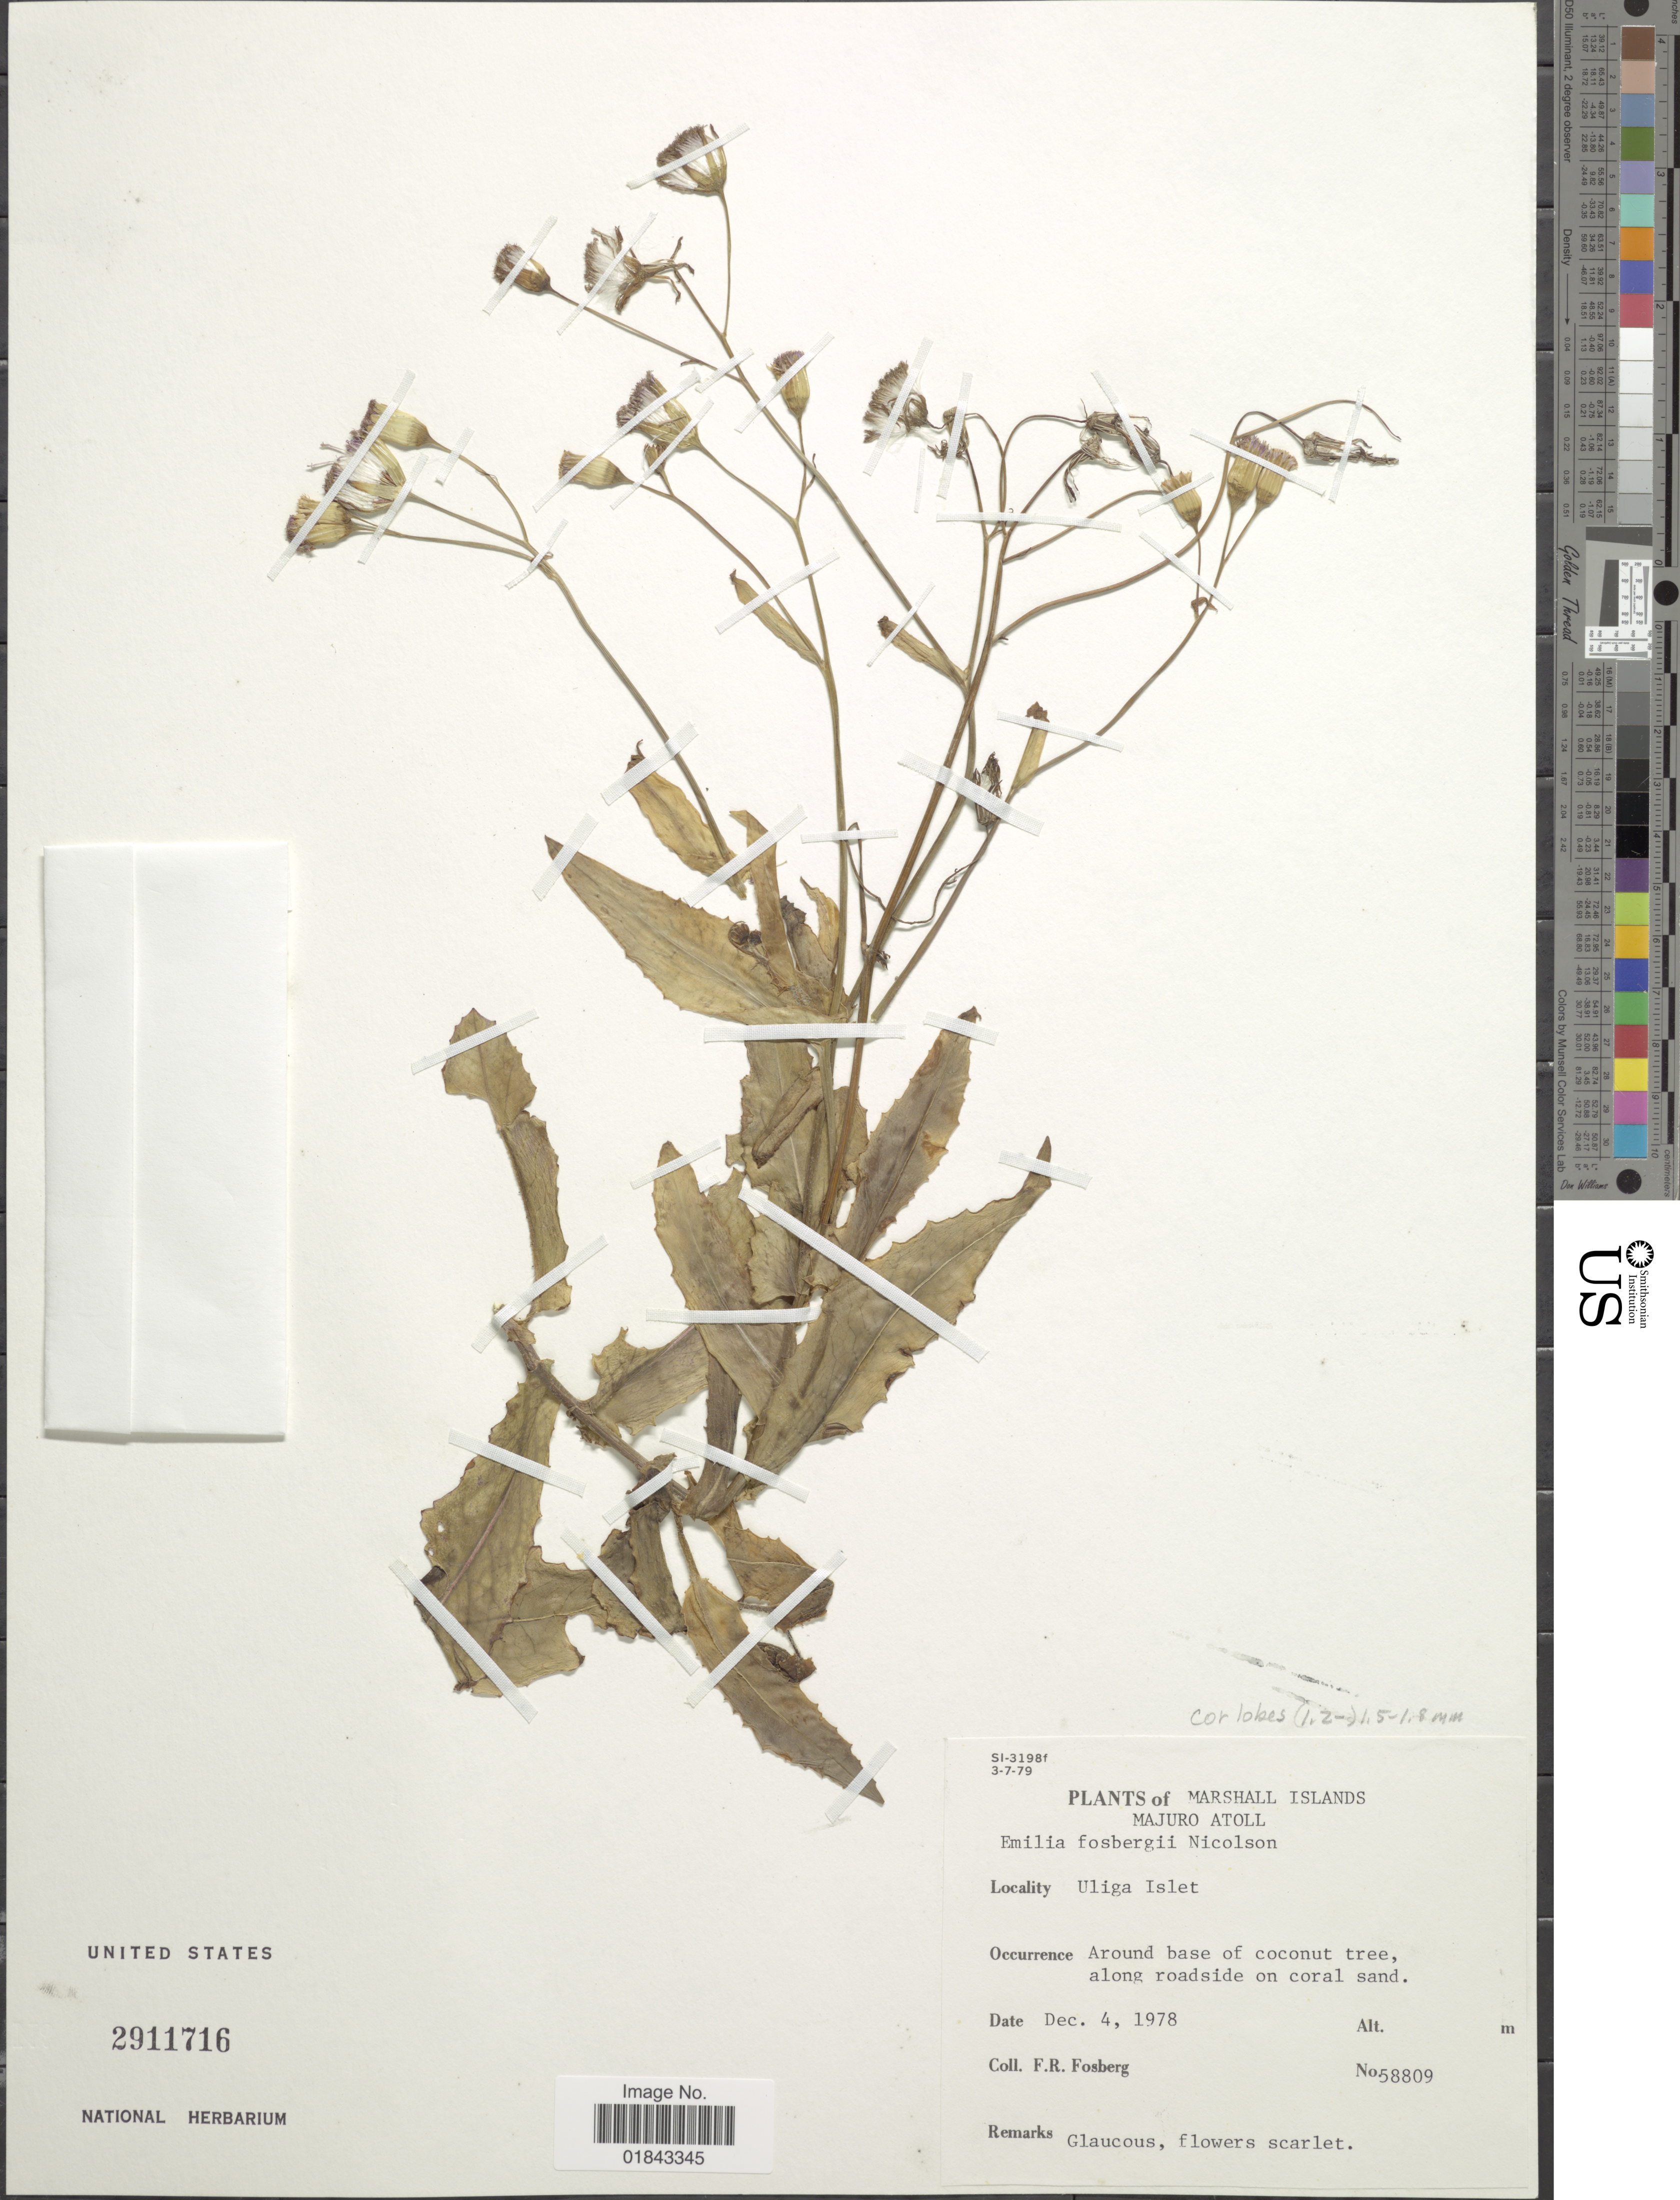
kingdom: Plantae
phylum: Tracheophyta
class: Magnoliopsida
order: Asterales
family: Asteraceae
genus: Emilia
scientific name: Emilia fosbergii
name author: Nicolson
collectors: F. R. Fosberg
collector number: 58809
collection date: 1978-12-04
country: Marshall Islands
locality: Majuro Atoll, Uliga Islet, around base of coconut tree, along roadside on coral island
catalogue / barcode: US 2911716